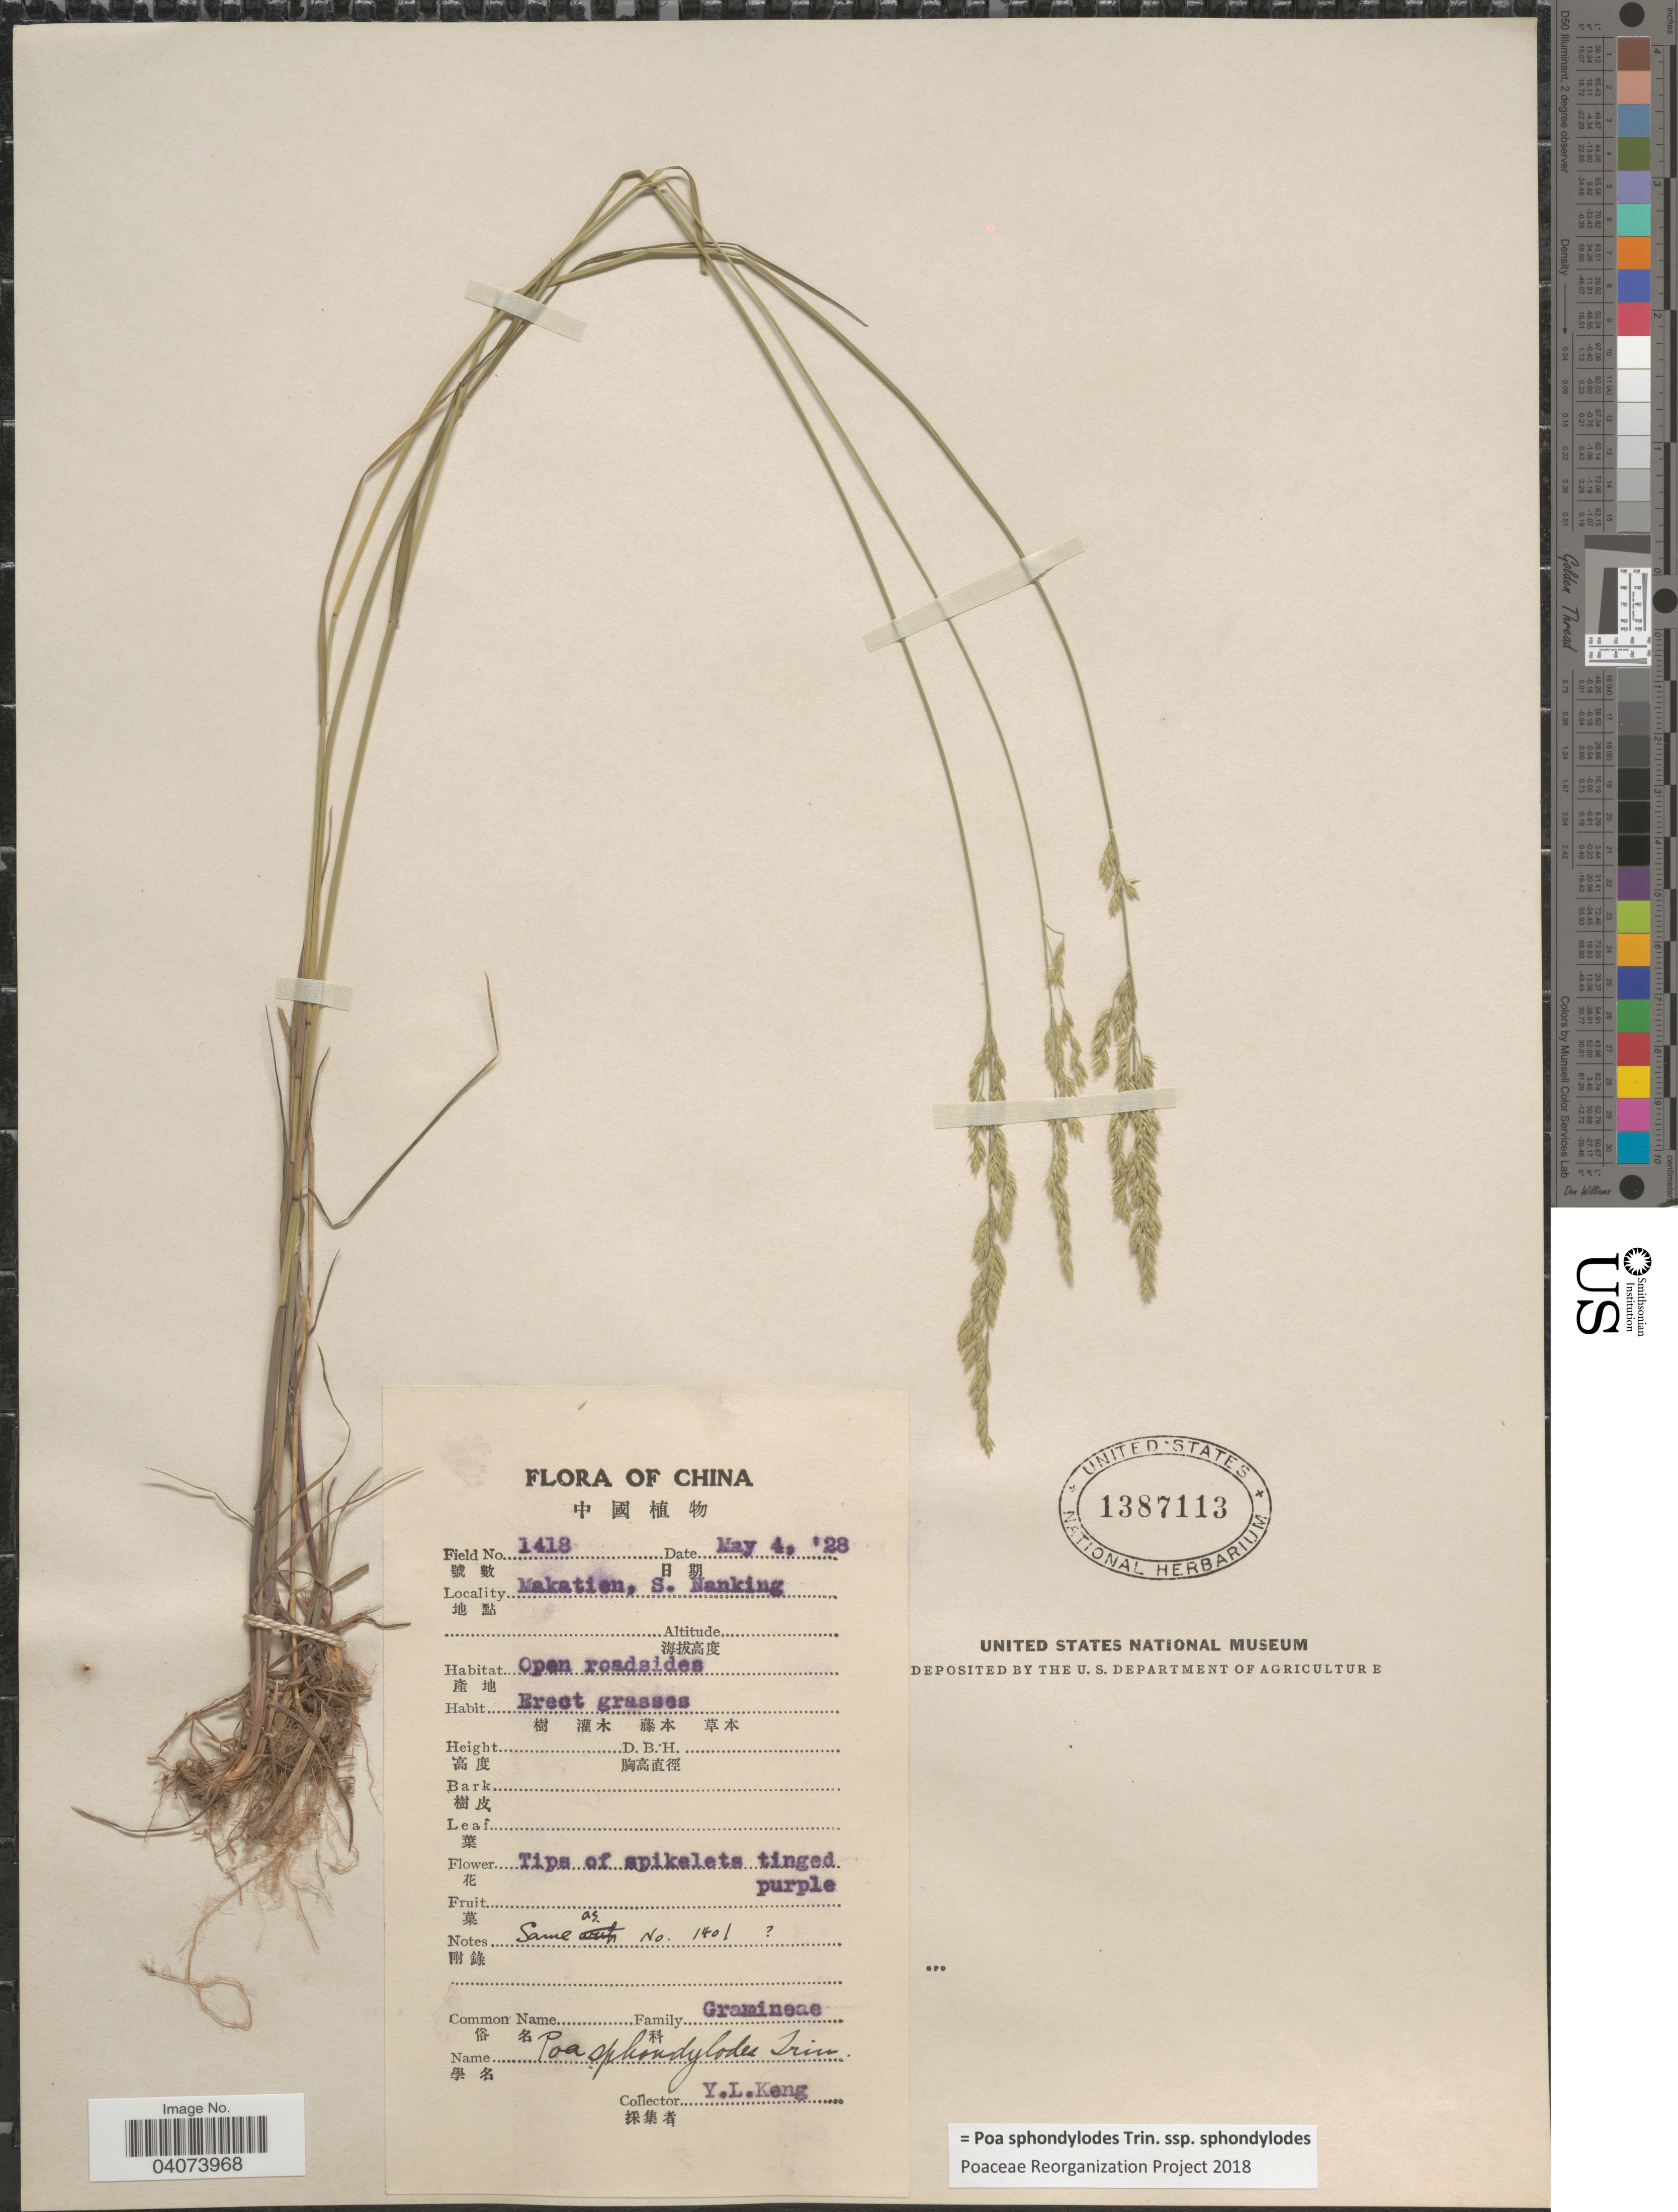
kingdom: Plantae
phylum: Tracheophyta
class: Liliopsida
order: Poales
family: Poaceae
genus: Poa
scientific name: Poa sphondylodes subsp. sphondylodes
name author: Trin.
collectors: Y. L. Keng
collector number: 1418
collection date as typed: Transcribed d/m/y: 4/5/28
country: China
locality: Makatien, S. Nanking.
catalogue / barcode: US 1387113